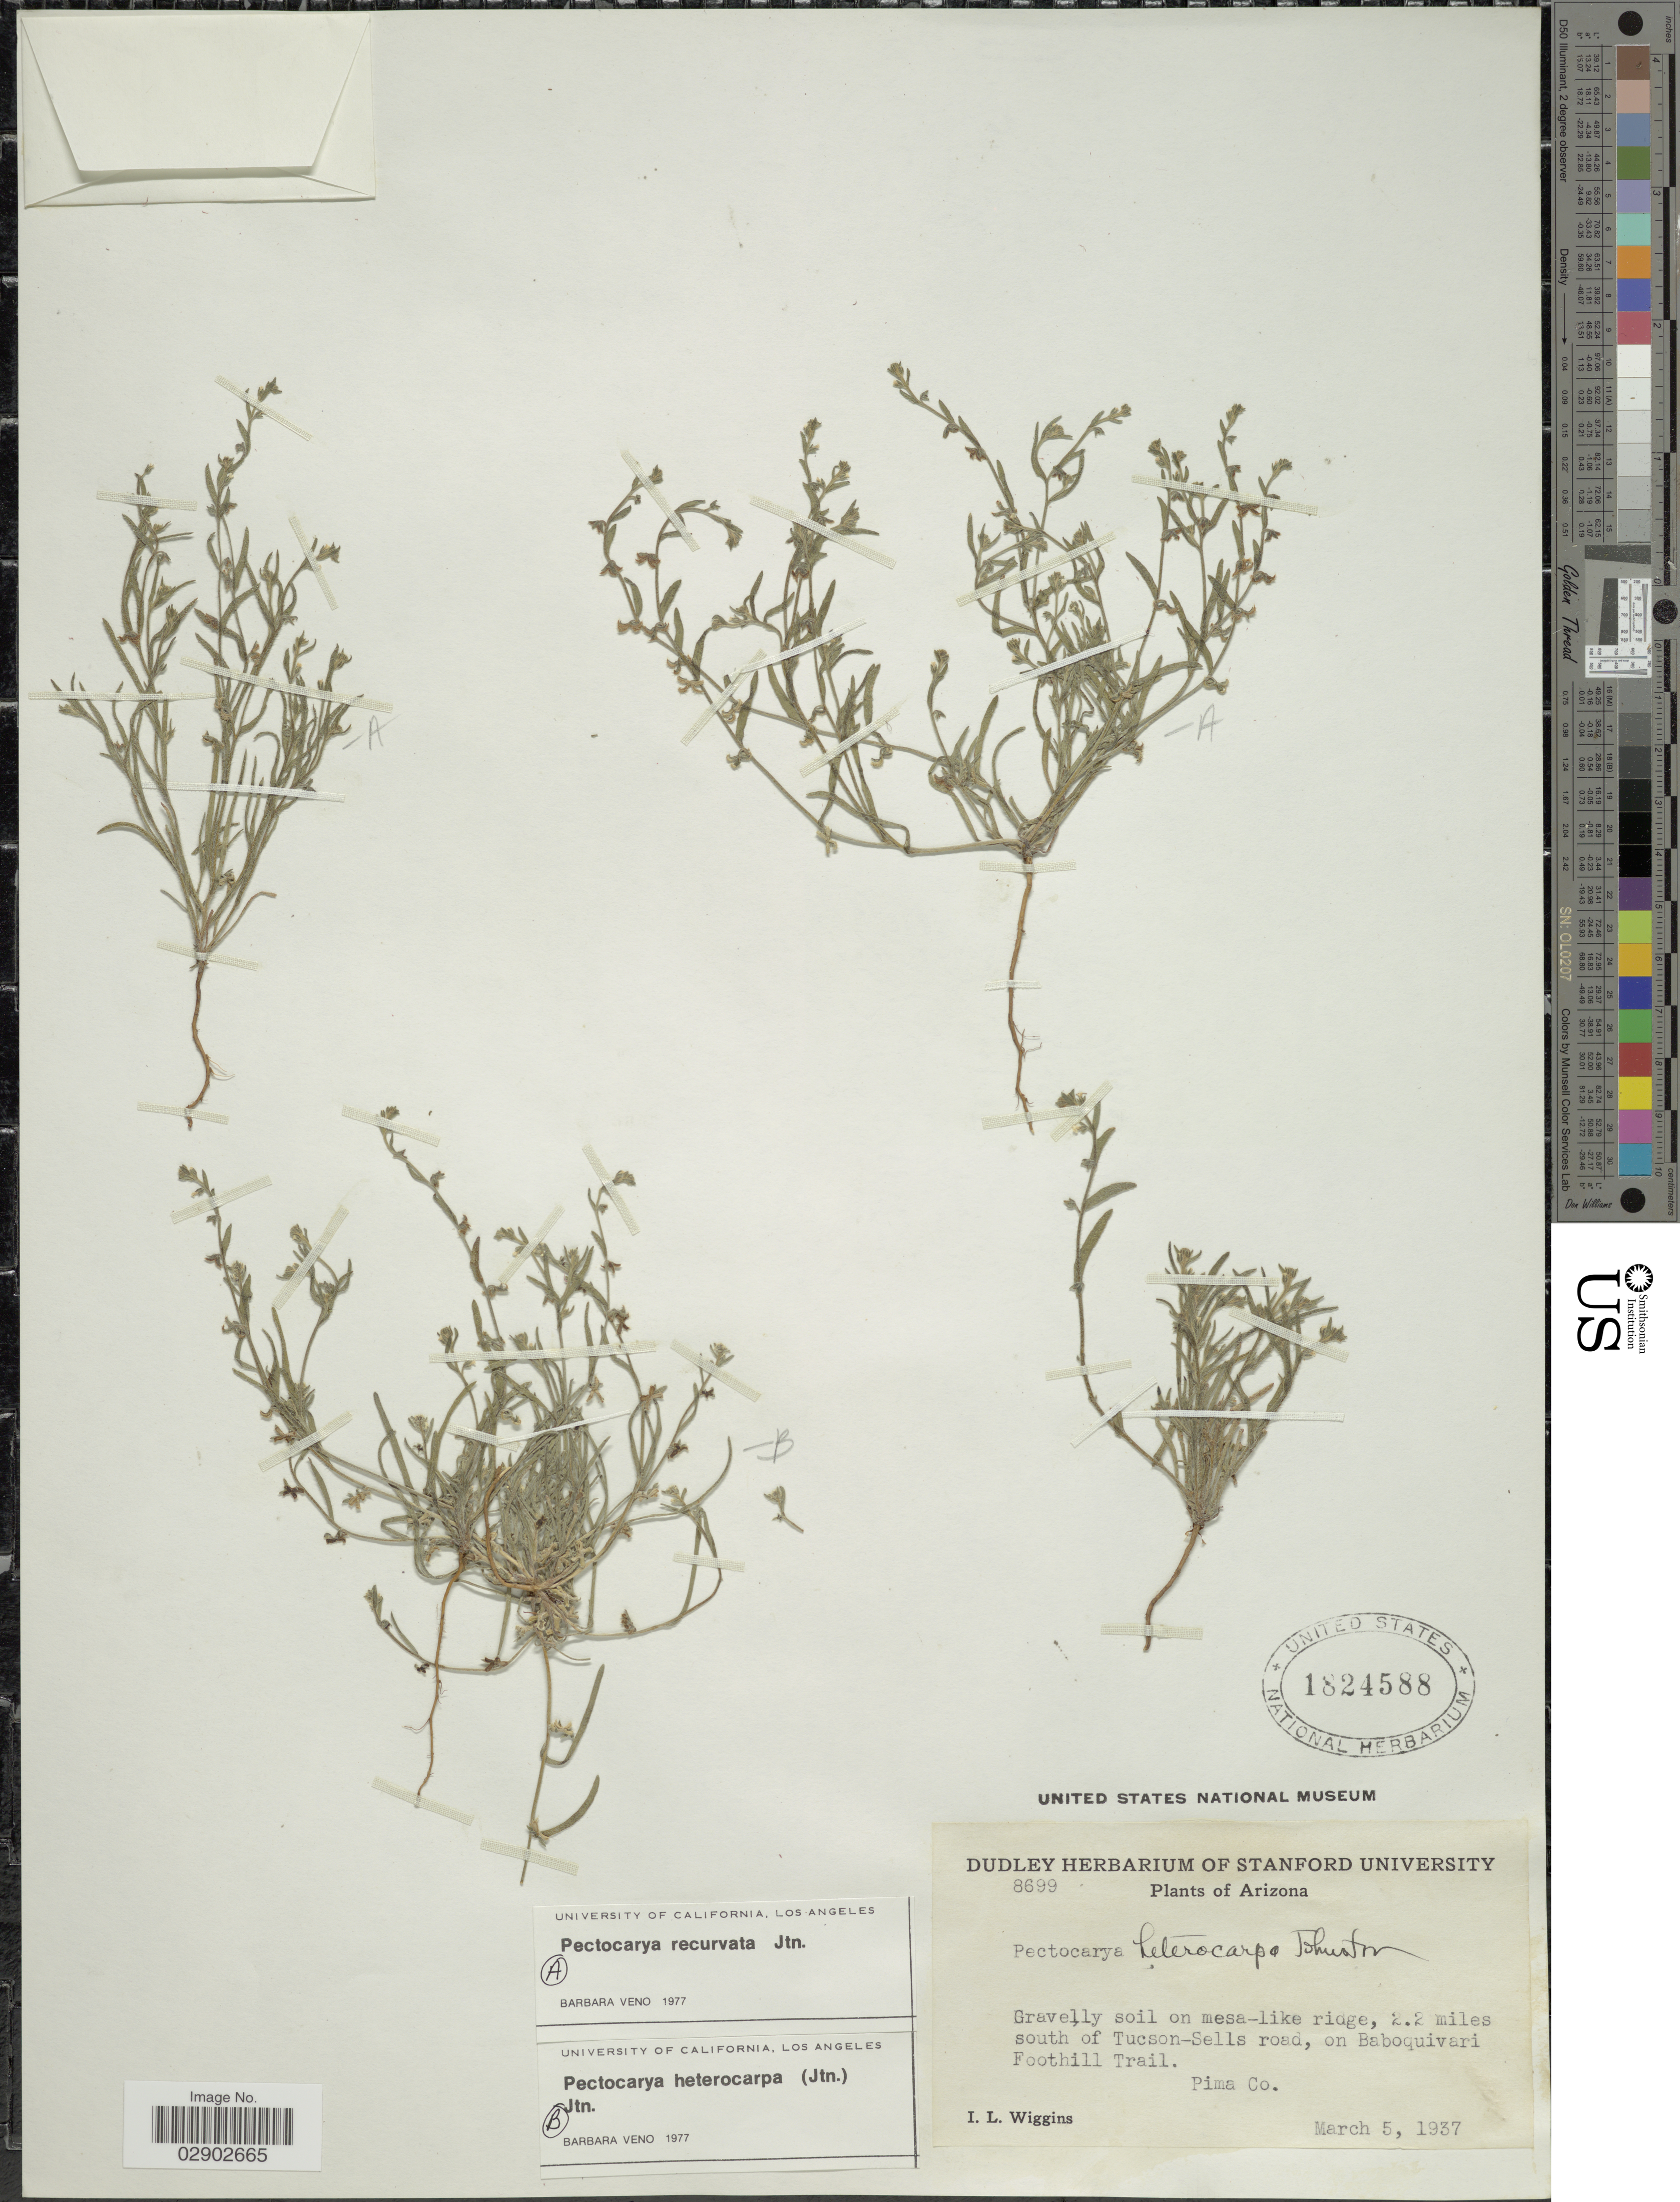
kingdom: Plantae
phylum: Tracheophyta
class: Magnoliopsida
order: Boraginales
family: Boraginaceae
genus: Pectocarya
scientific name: Pectocarya recurvata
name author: I.M. Johnst.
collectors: I. L. Wiggins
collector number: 8699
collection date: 1937-03-05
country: United States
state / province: Arizona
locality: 2.2 miles south of Tucson-Sells road, on Baboquivari Foothill Trail, Pima Co.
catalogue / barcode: US 1824588